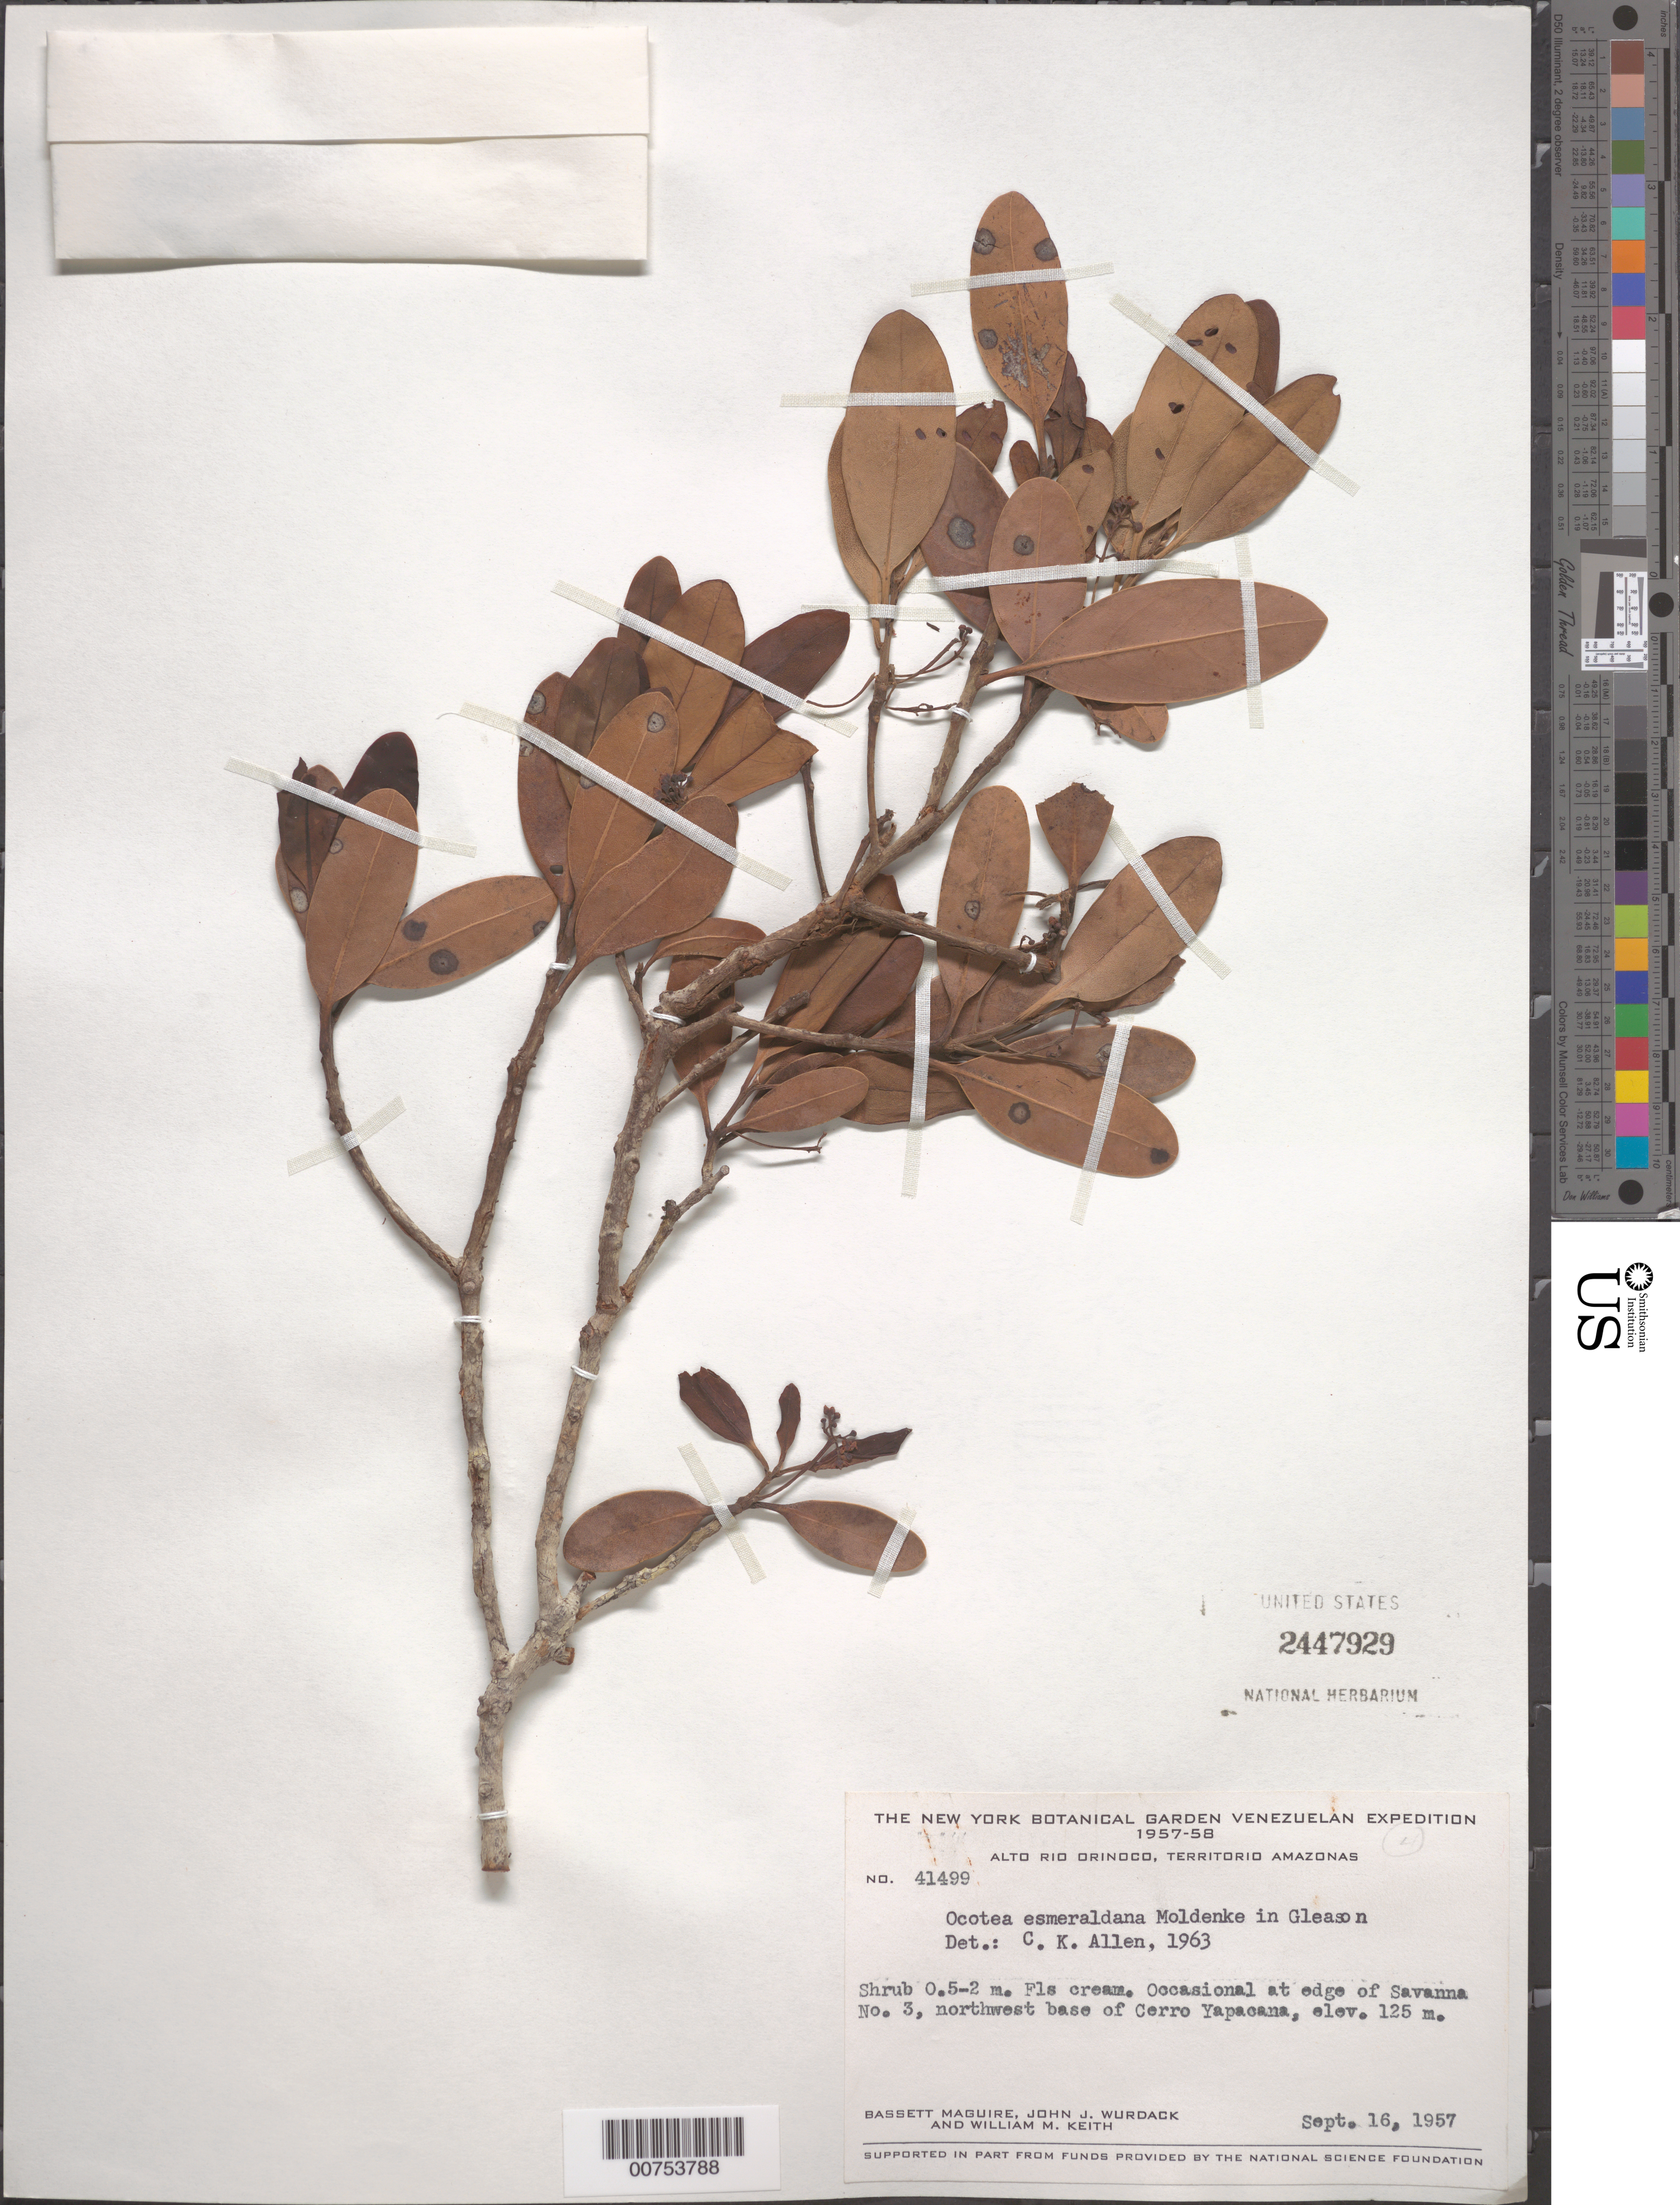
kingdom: Plantae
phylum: Tracheophyta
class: Magnoliopsida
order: Laurales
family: Lauraceae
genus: Ocotea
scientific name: Ocotea esmeraldana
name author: Moldenke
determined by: Allen, C. K.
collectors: B. Maguire, J. J. Wurdack & W. Keith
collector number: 41499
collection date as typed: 16-Sep-57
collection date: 1957-09-16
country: Venezuela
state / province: Amazonas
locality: Alto Río Orinoco, Cerro Yapacána, NW base, Yapacána Savanna III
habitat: Edge of savanna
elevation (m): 125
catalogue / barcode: US 2447929